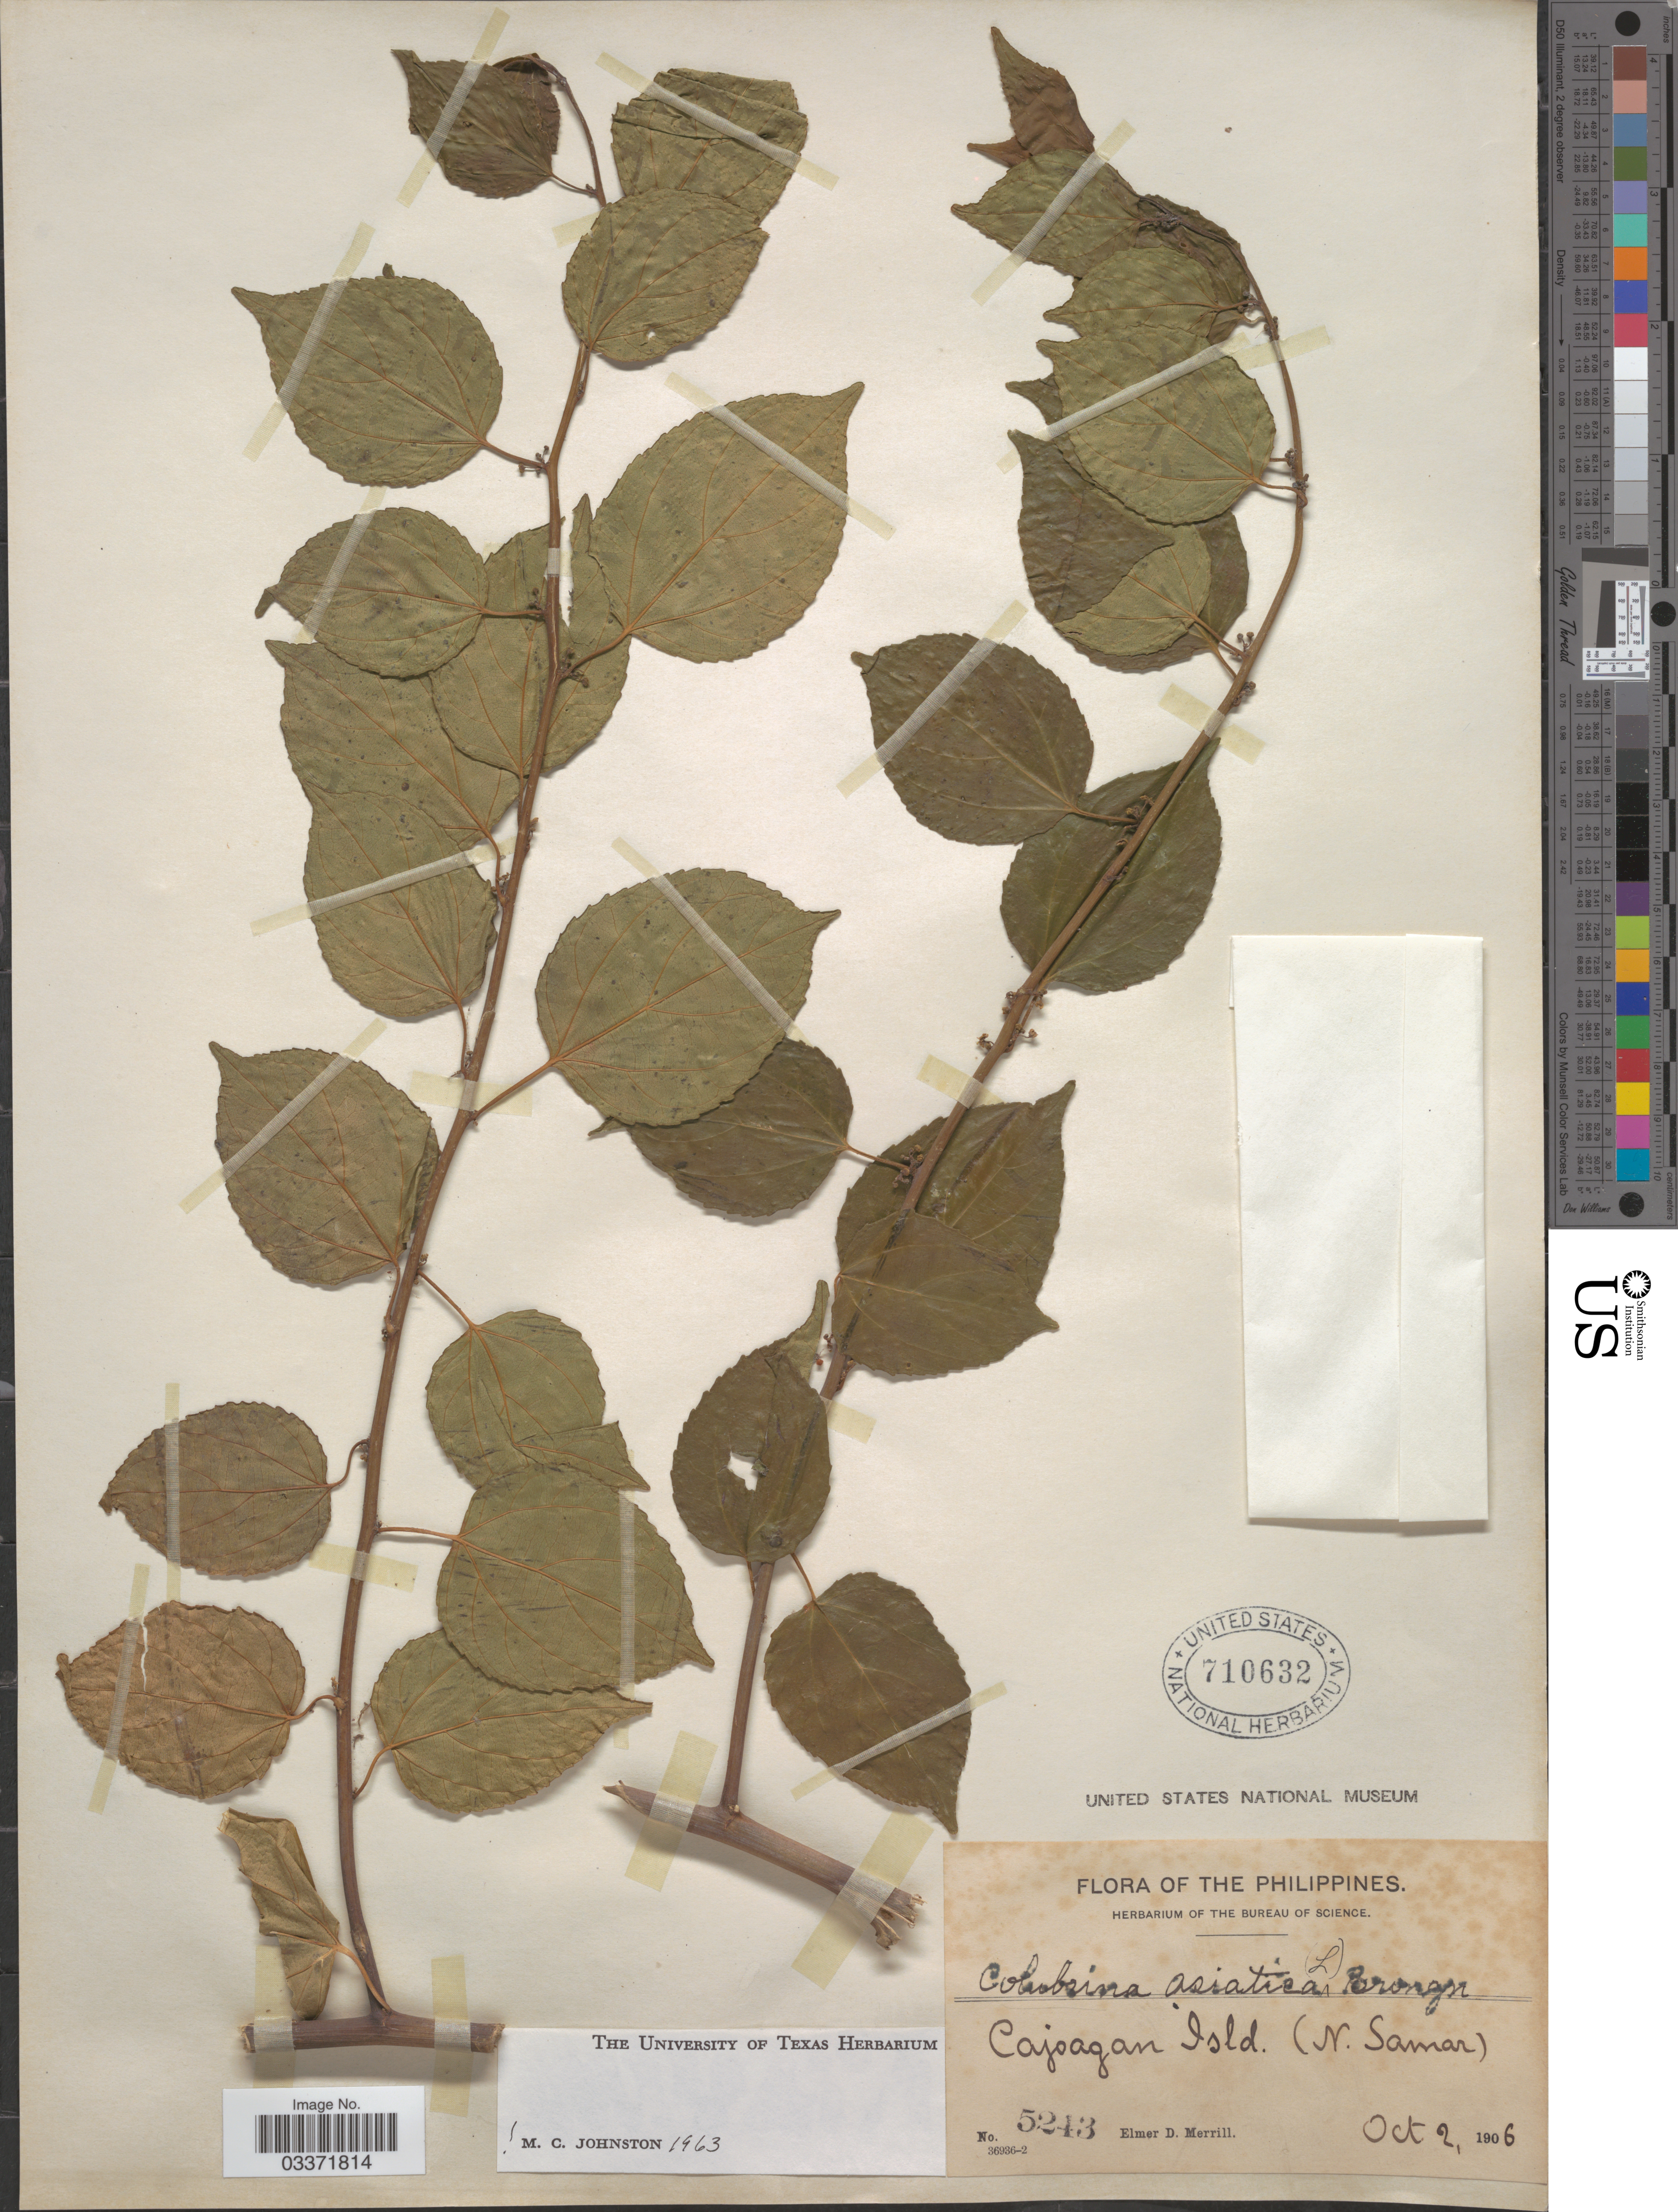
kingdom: Plantae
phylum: Tracheophyta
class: Magnoliopsida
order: Rosales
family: Rhamnaceae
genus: Colubrina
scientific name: Colubrina asiatica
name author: (L.) Brongn.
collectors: E. D. Merrill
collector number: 5243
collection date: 1906-10-02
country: Philippines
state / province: Eastern Visayas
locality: Cajoagan Isld. (N. Samar).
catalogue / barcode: US 710632